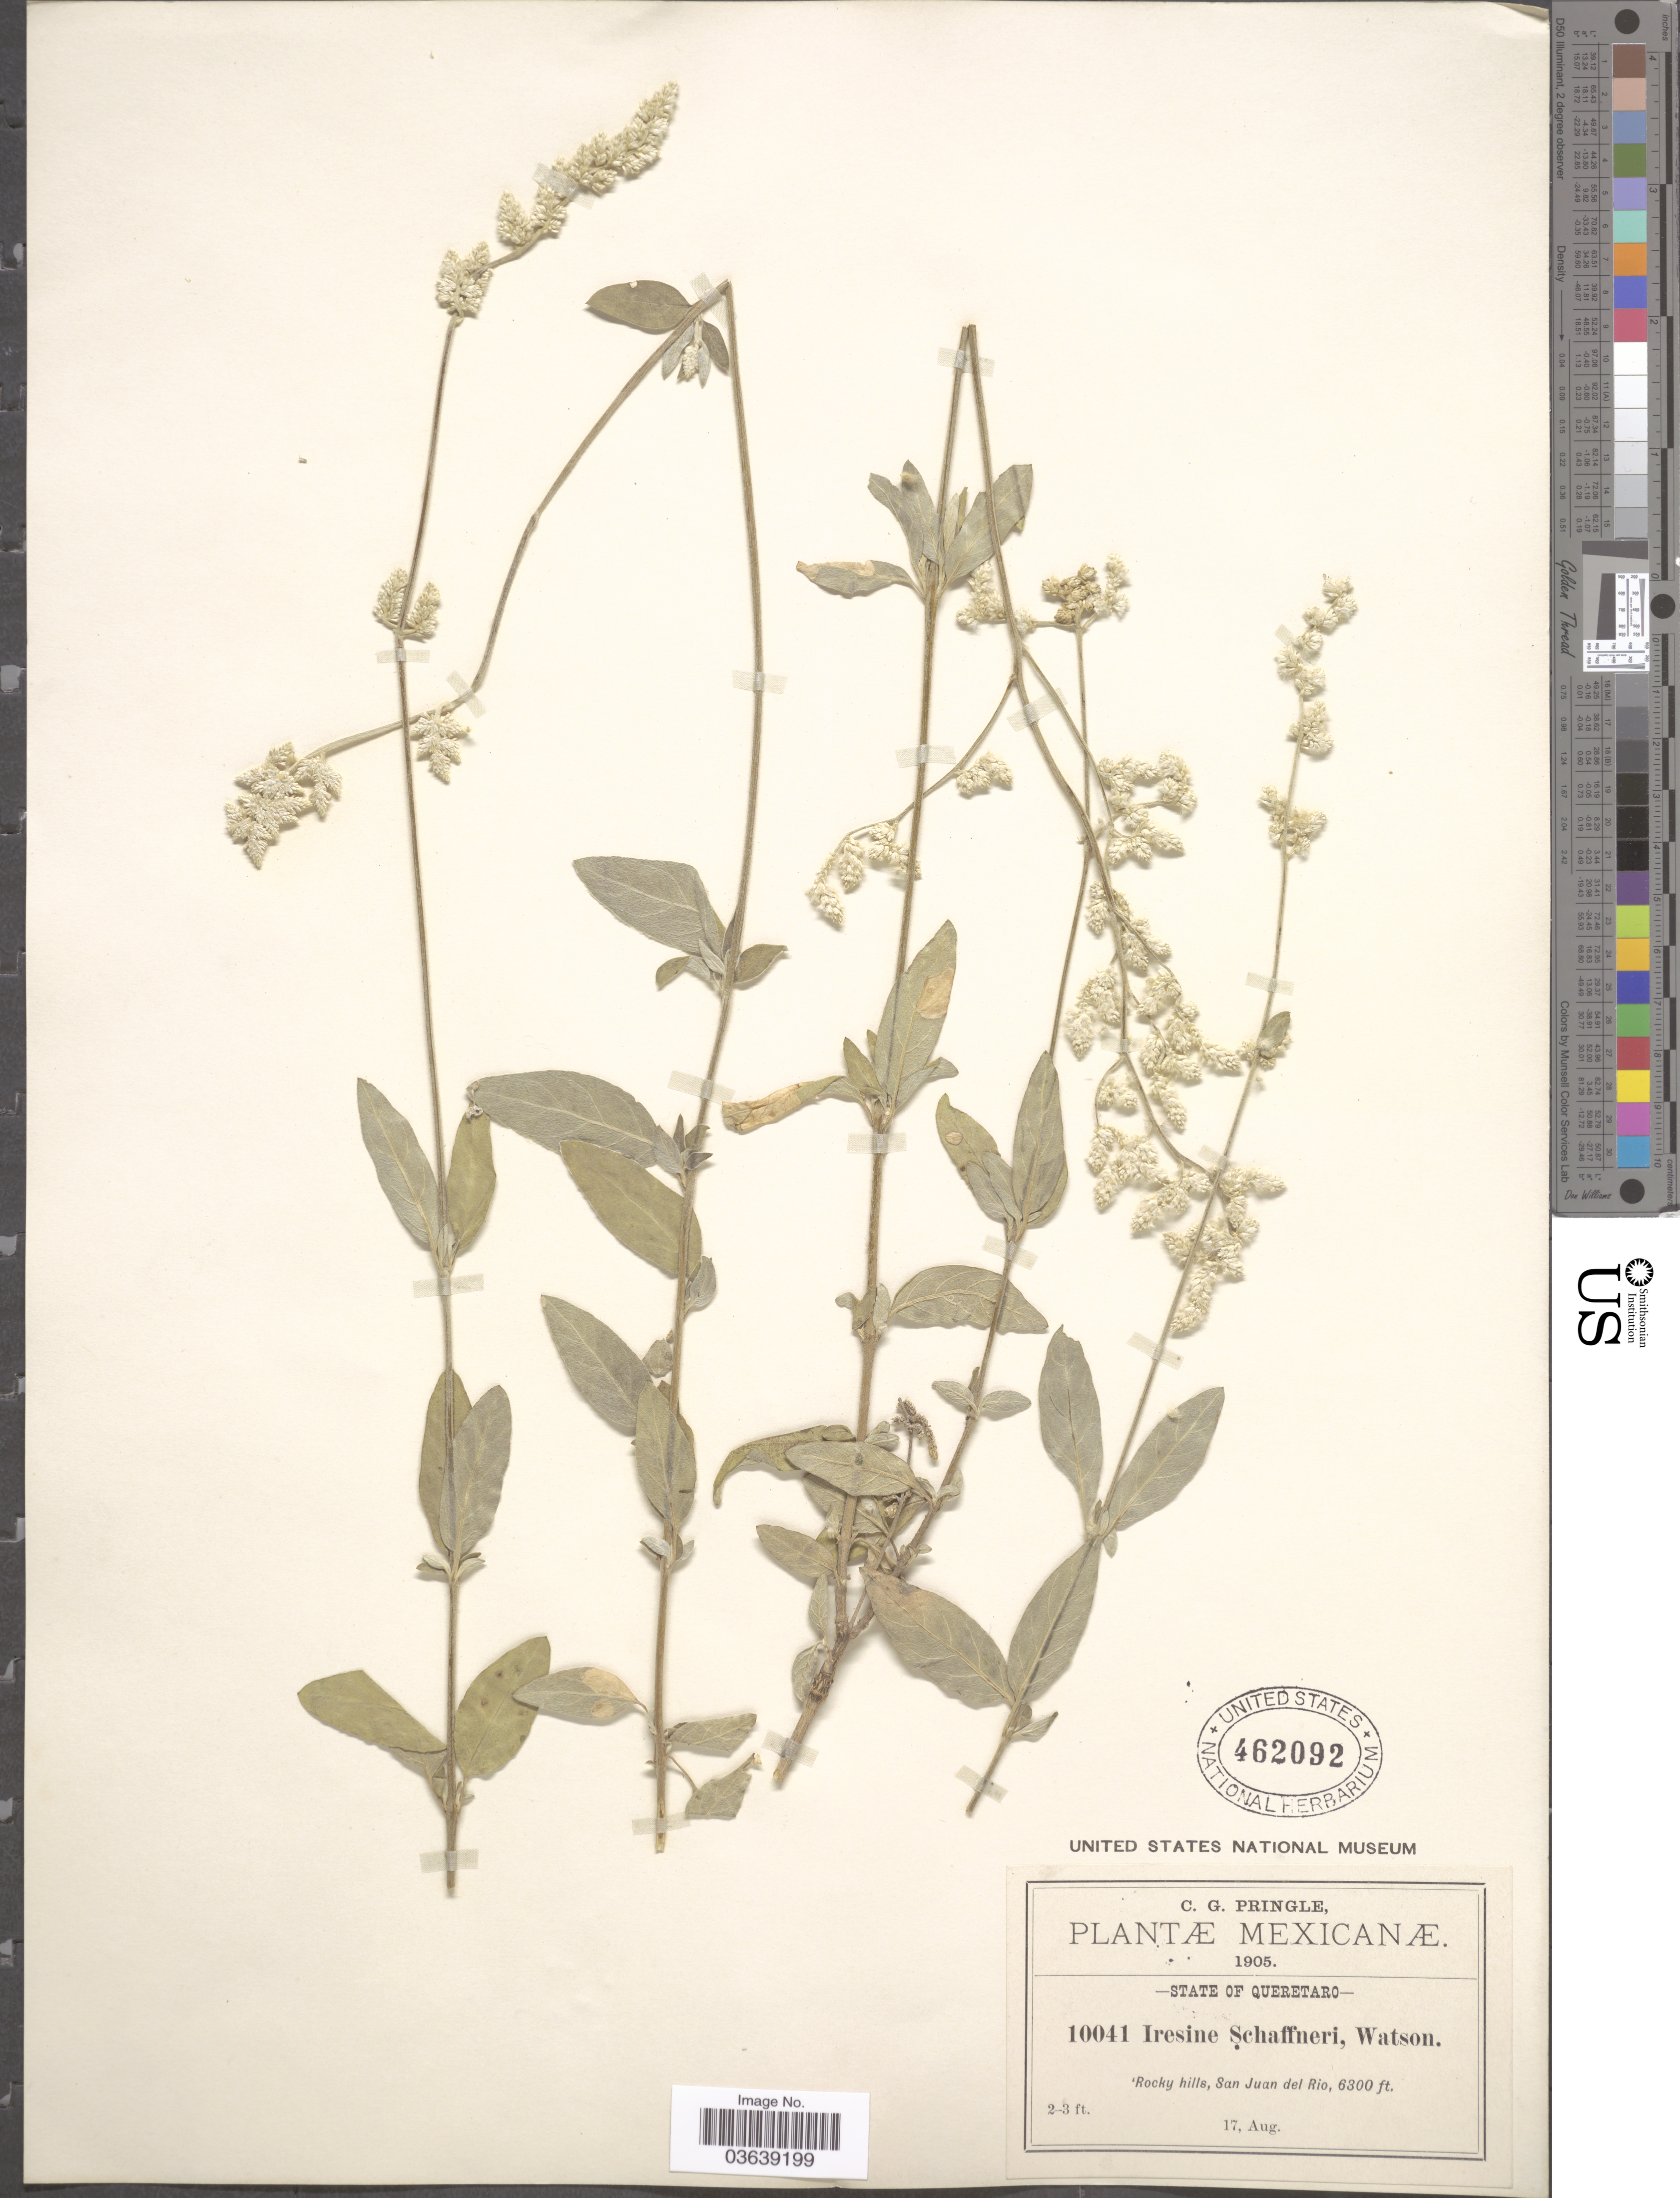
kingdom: Plantae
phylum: Tracheophyta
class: Magnoliopsida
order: Caryophyllales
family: Amaranthaceae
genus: Iresine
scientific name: Iresine schaffneri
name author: S. Watson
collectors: C. G. Pringle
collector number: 10041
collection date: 1905-08-17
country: Mexico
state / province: Querétaro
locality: San Juan del Rio.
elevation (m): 1920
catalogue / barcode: US 462092